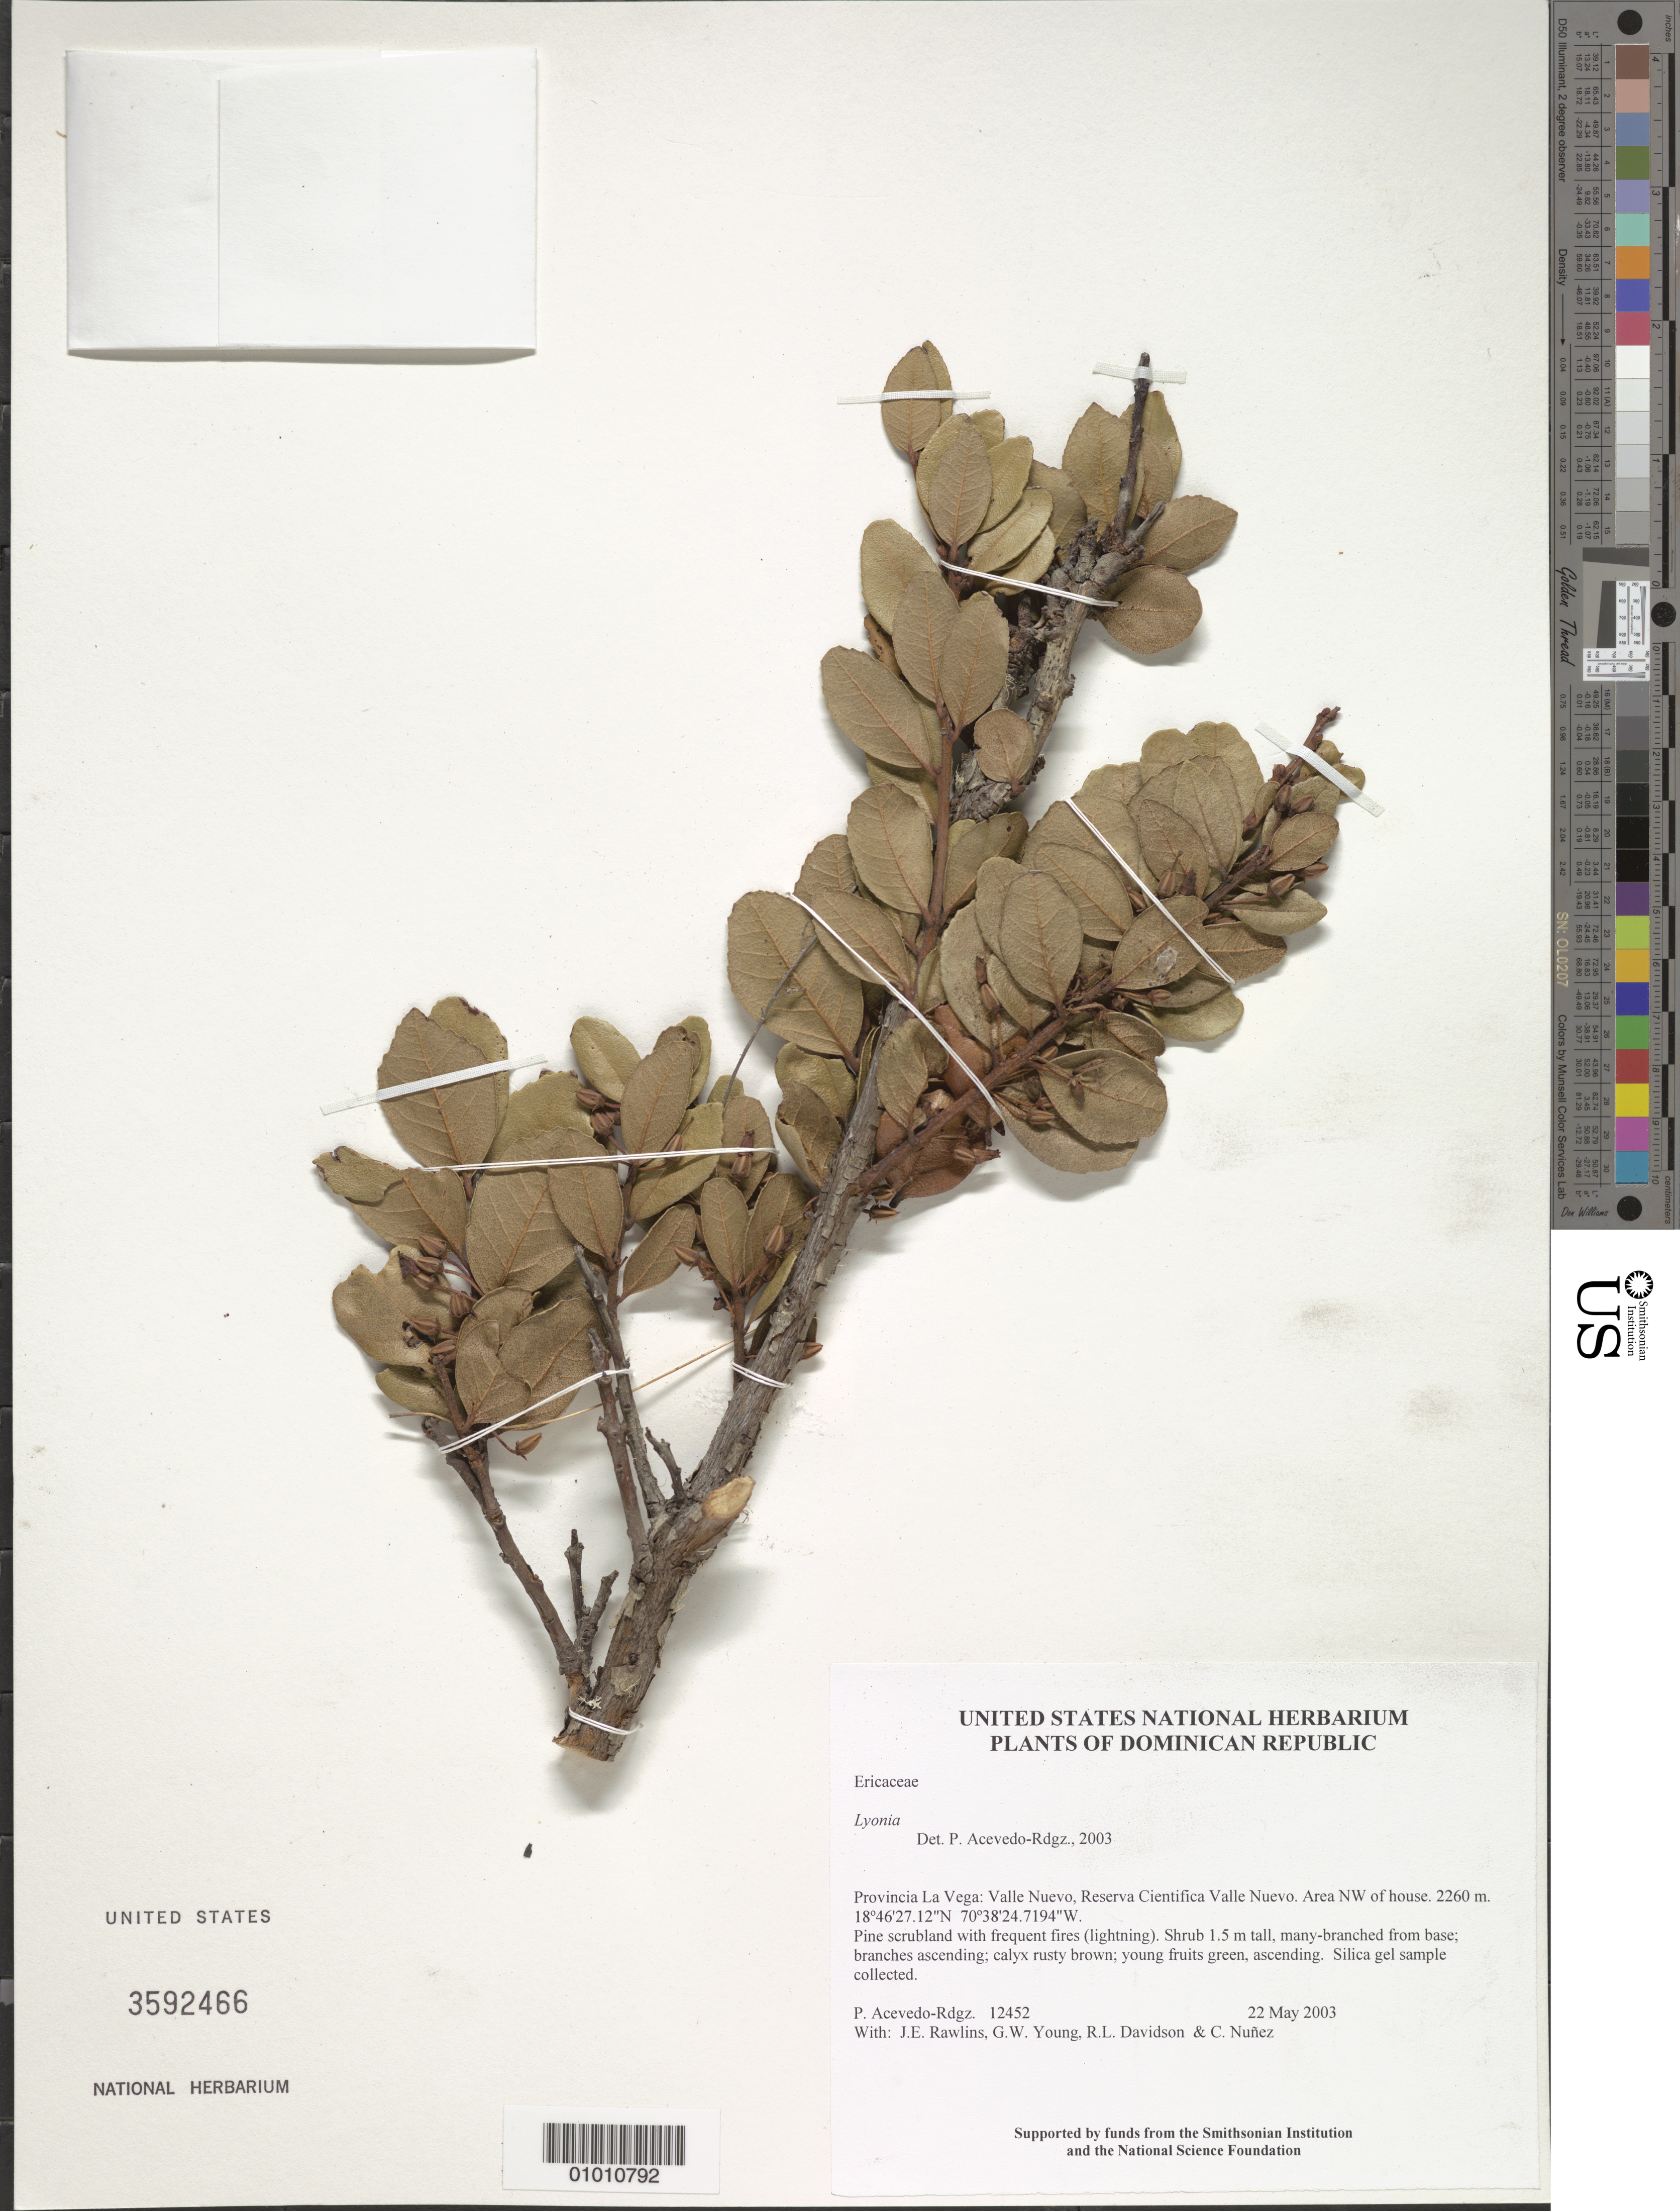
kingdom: Plantae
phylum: Tracheophyta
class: Magnoliopsida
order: Ericales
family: Ericaceae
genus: Lyonia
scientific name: Lyonia sp.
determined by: Acevedo-Rodríguez, P., (BOT), Smithsonian Institution - National Museum of Natural History (UNITED STATES)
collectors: P. Acevedo-Rodr., J. Rawlins, G. Young, R. Davidson & C. Nunez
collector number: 12452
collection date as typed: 22 May 2003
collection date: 2003-05-22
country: Dominican Republic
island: Hispaniola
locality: Provincia La Vega: Valle Nuevo, Reserva Cientifica Valle Nuevo. Area NW of house.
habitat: Pine scrubland with frequent fires (lightning).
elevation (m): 2260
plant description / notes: US, NY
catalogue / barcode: US 3592466